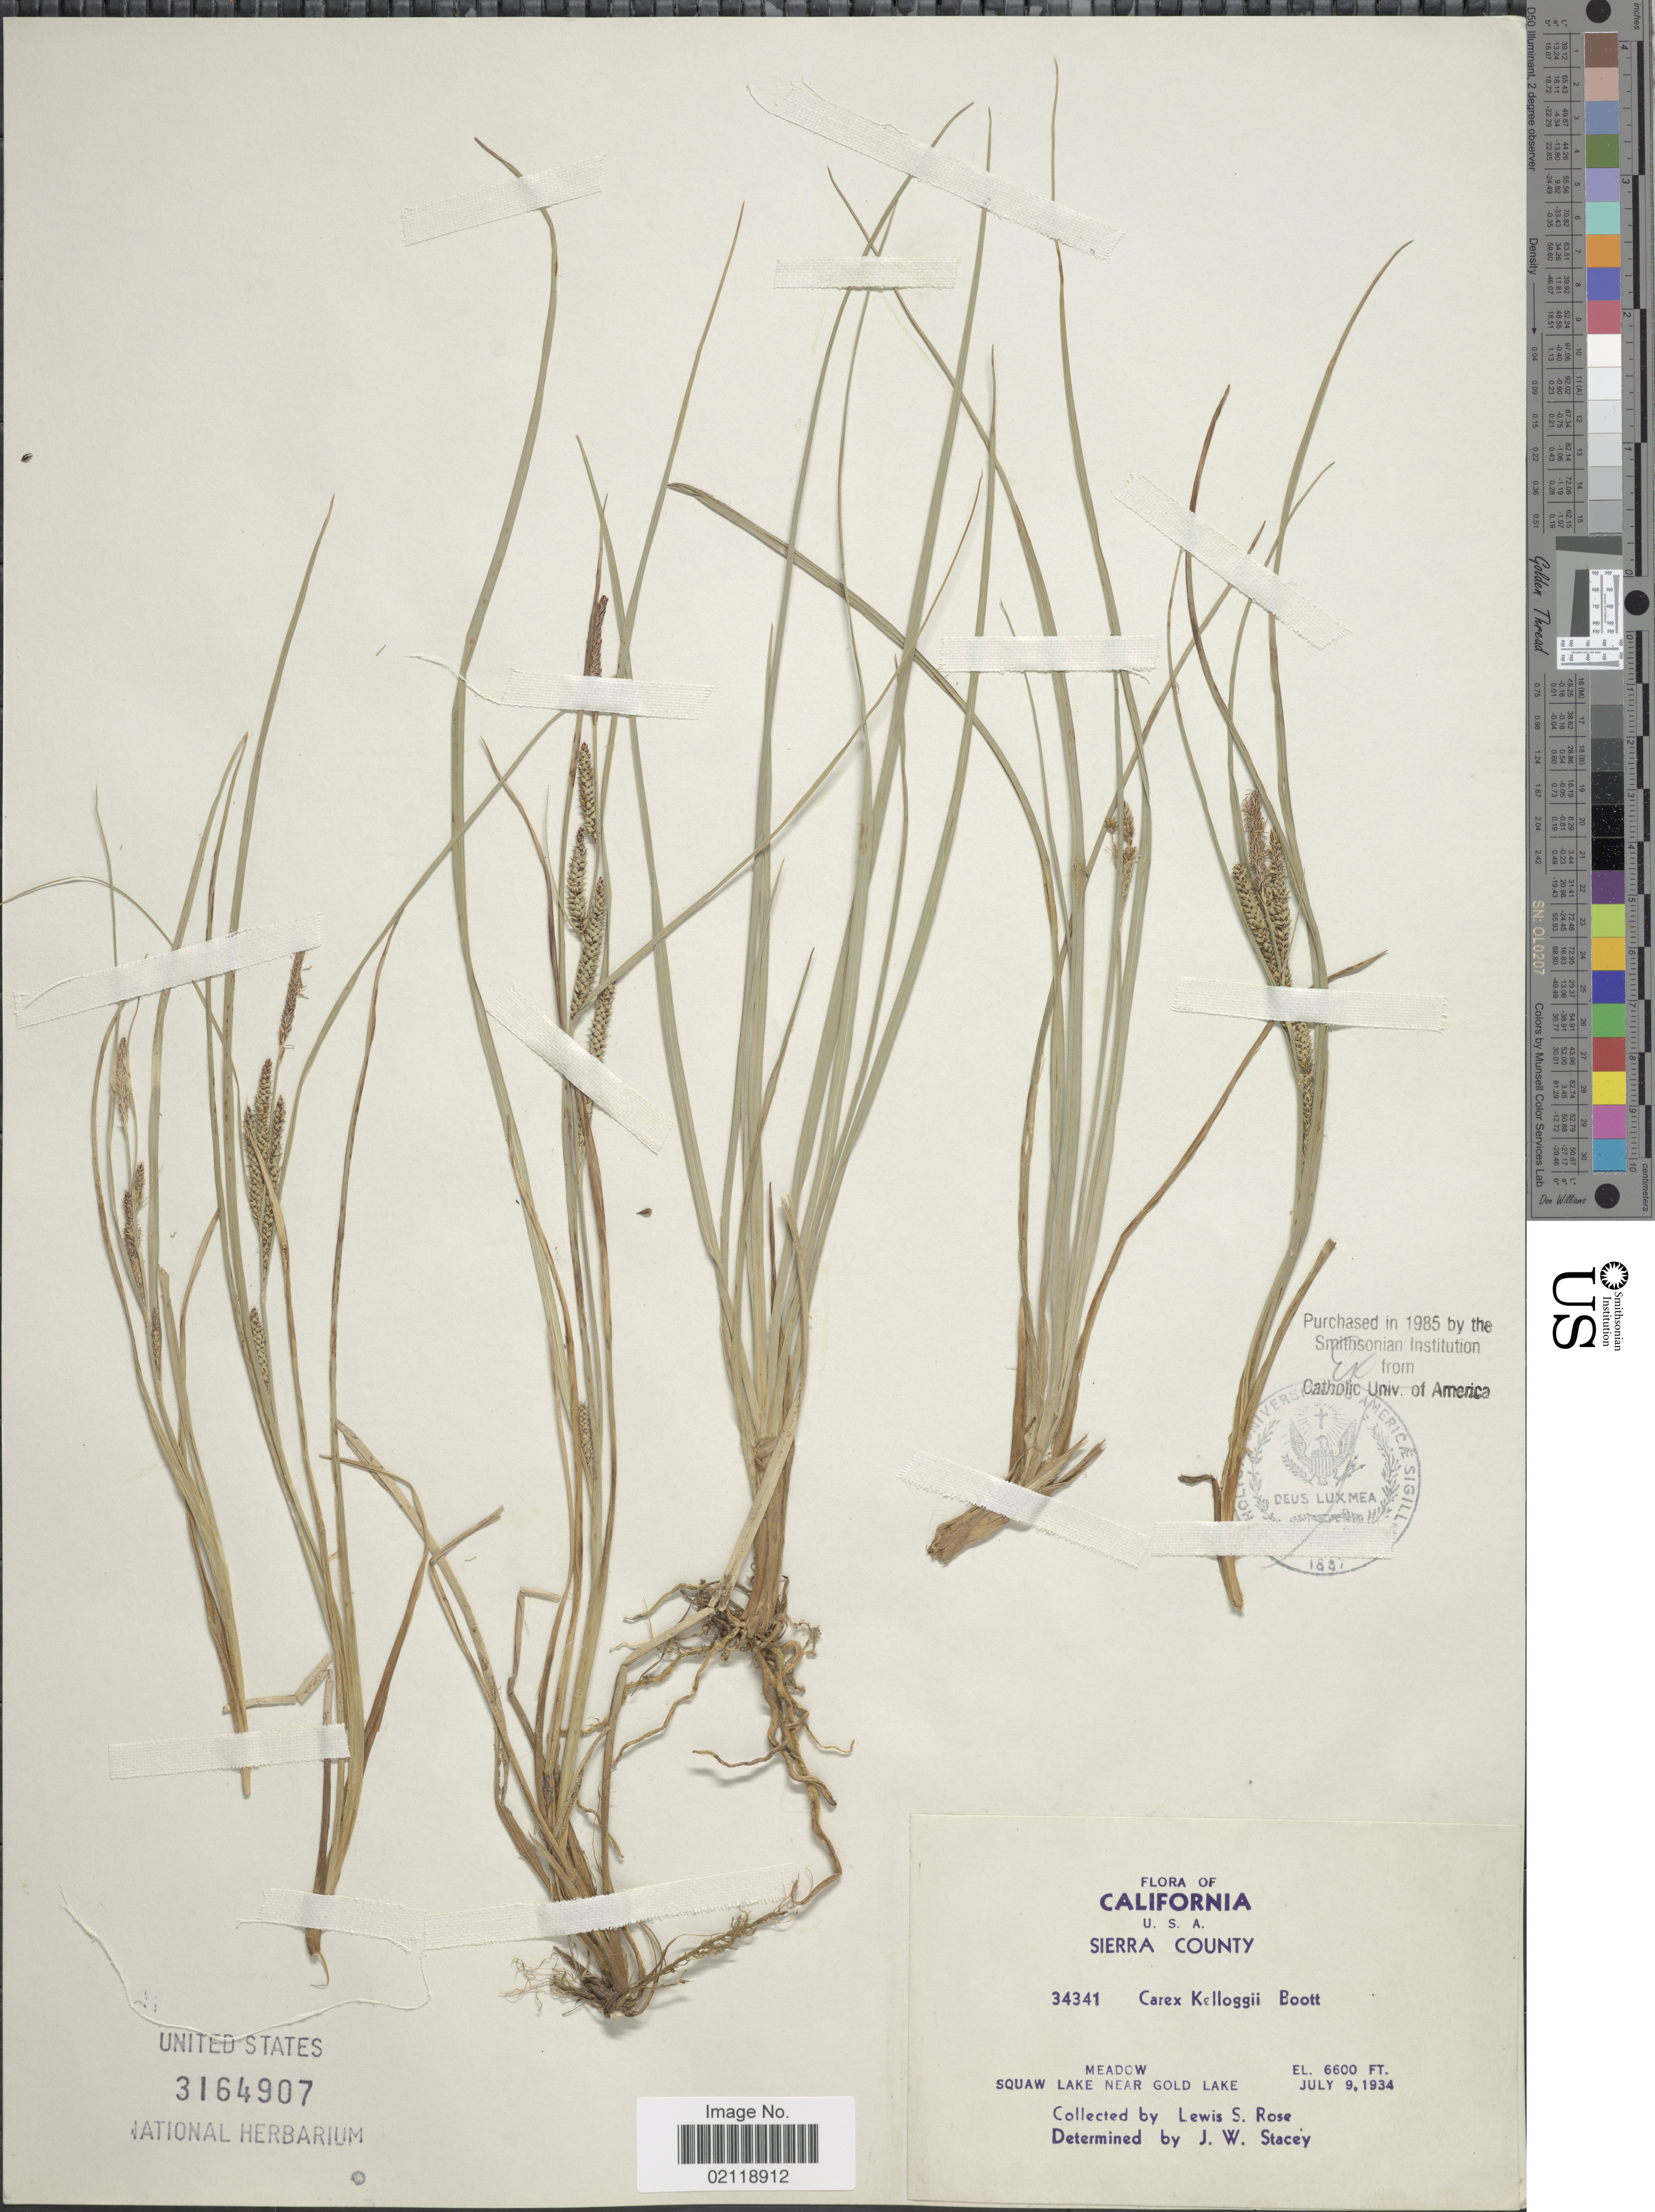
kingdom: Plantae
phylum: Tracheophyta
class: Liliopsida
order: Poales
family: Cyperaceae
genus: Carex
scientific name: Carex kelloggii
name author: W. Boott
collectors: L. S. Rose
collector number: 34341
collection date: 1934-07-09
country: United States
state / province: California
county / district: Sierra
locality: Sierra County, Squaw Lake near Gold Lake, Meadow.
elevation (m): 2012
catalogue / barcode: US 3164907